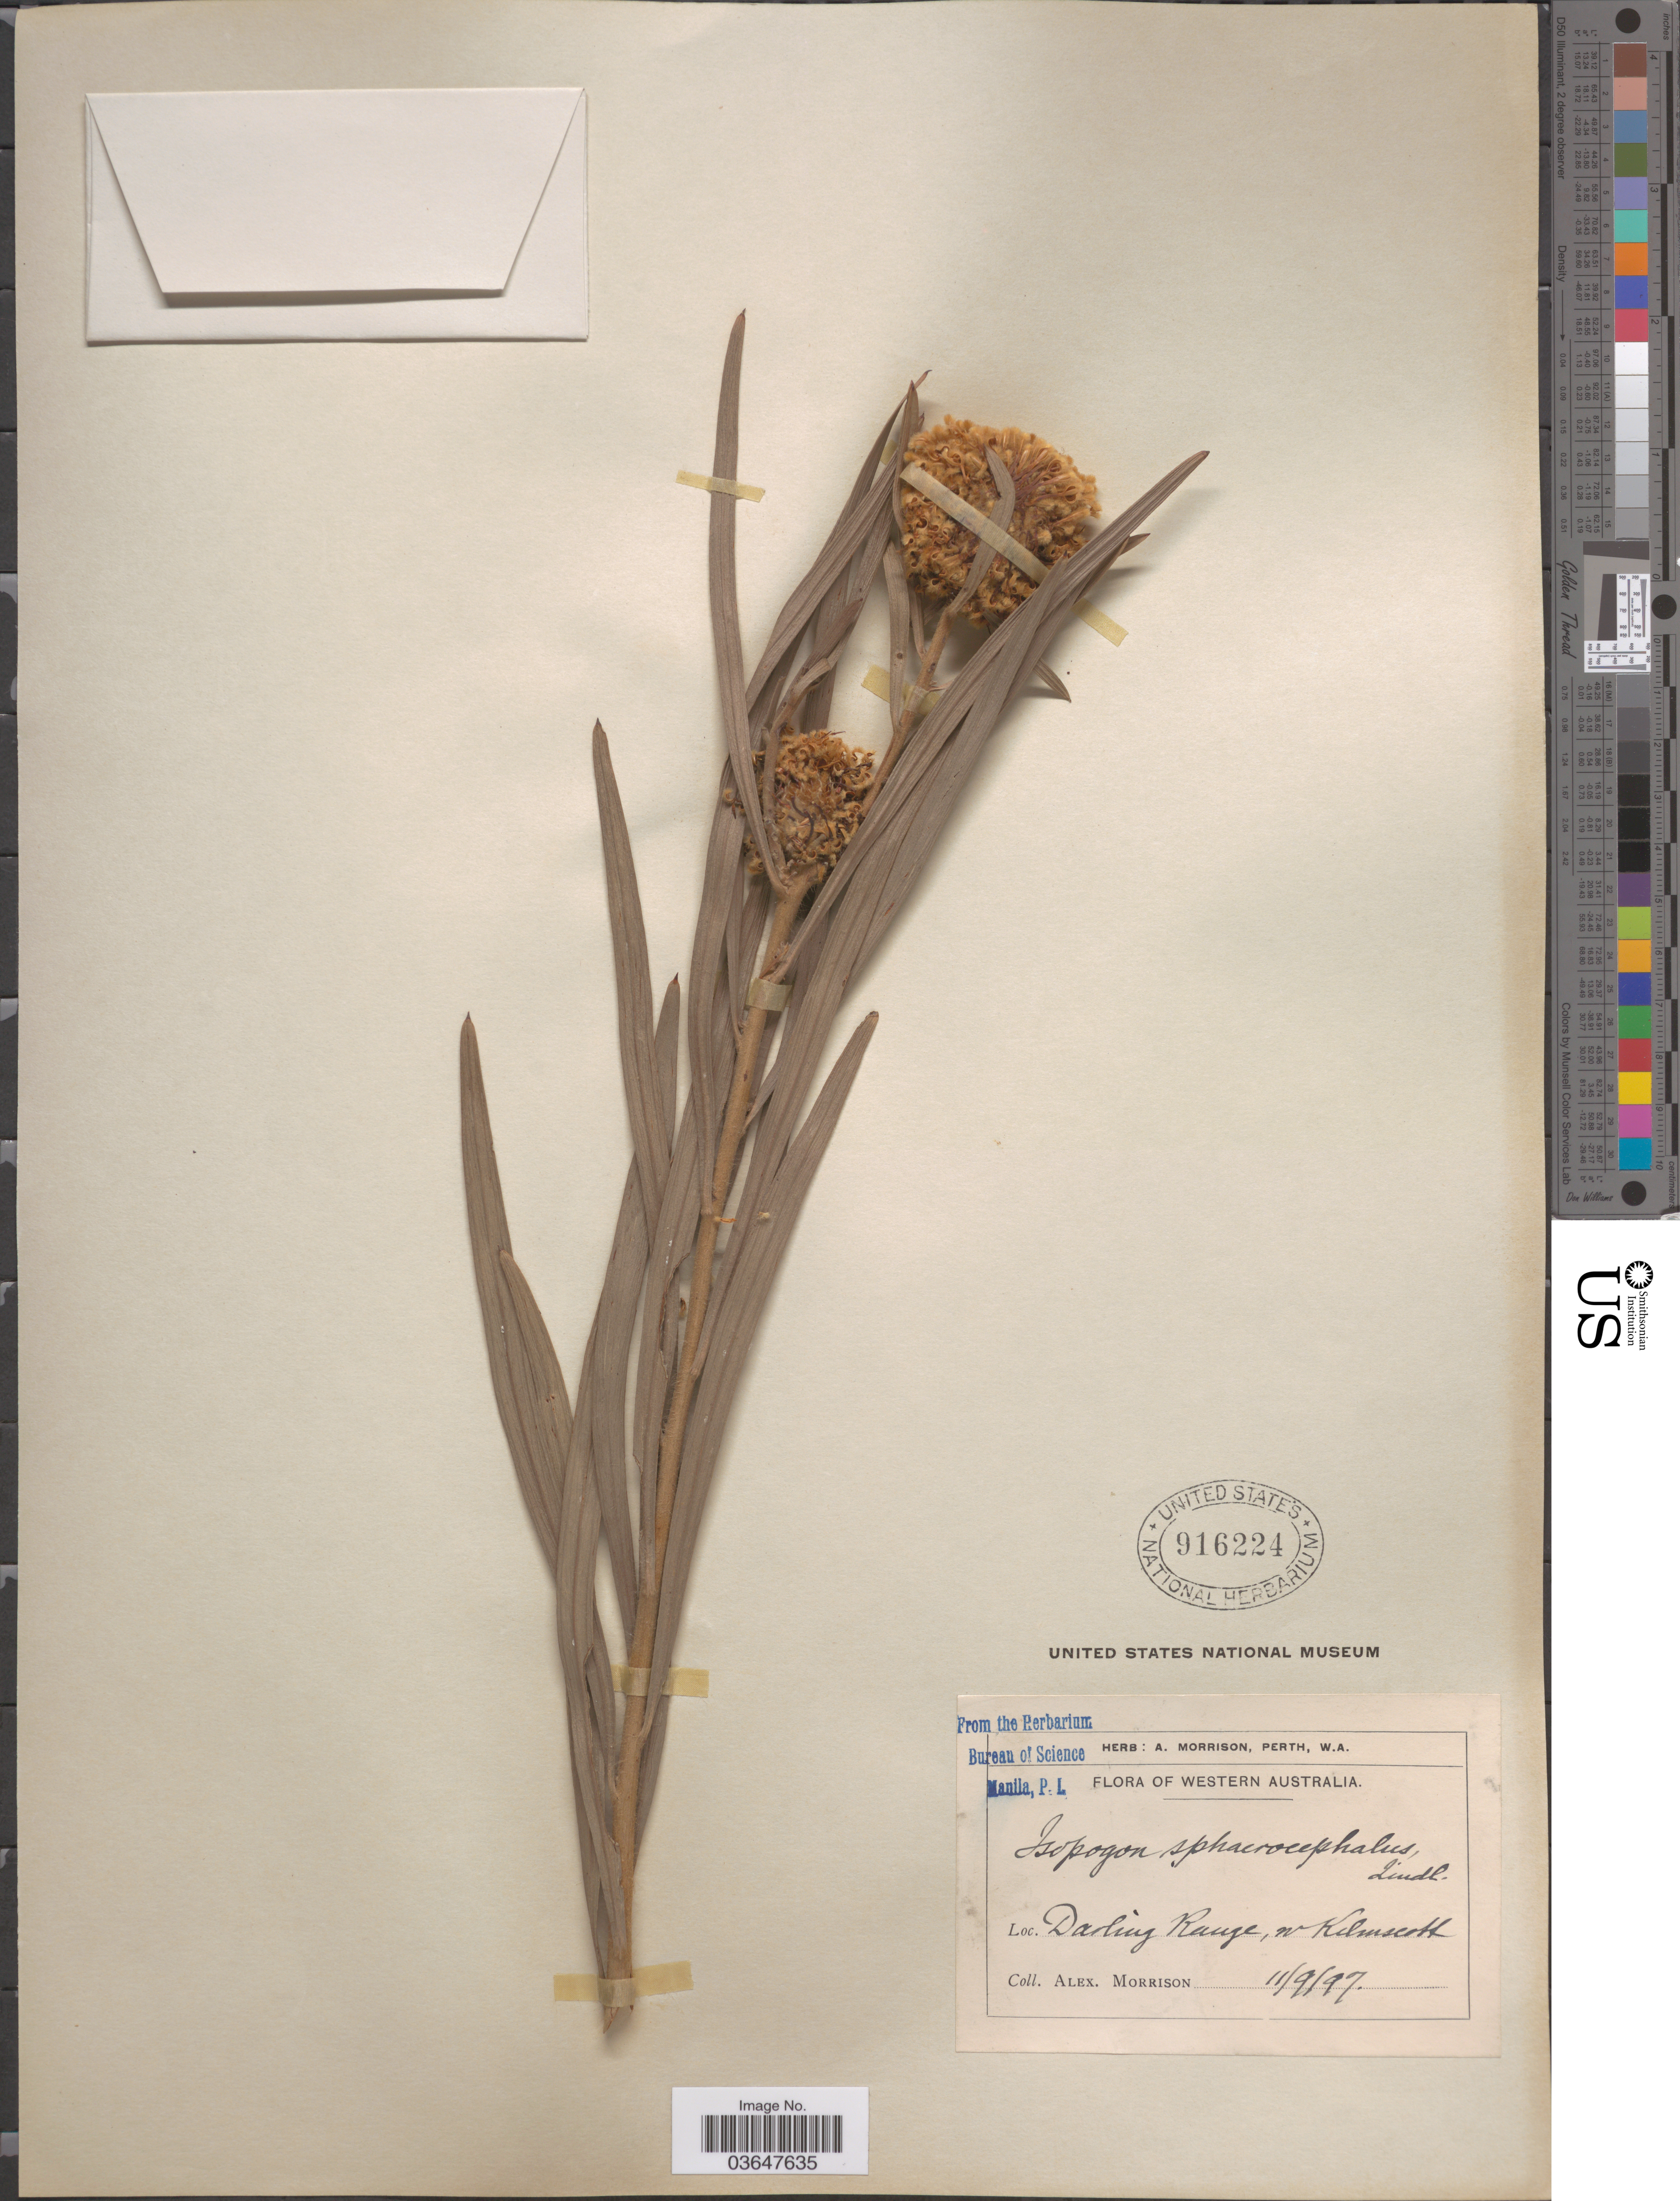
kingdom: Plantae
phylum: Tracheophyta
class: Magnoliopsida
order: Proteales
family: Proteaceae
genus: Isopogon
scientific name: Isopogon sphaerocephalus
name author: Lindl.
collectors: A. Morrison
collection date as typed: Transcribed d/m/y: 11/9/97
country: Australia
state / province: Western Australia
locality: Darling Range, nr Kelmscott.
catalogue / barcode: US 916224